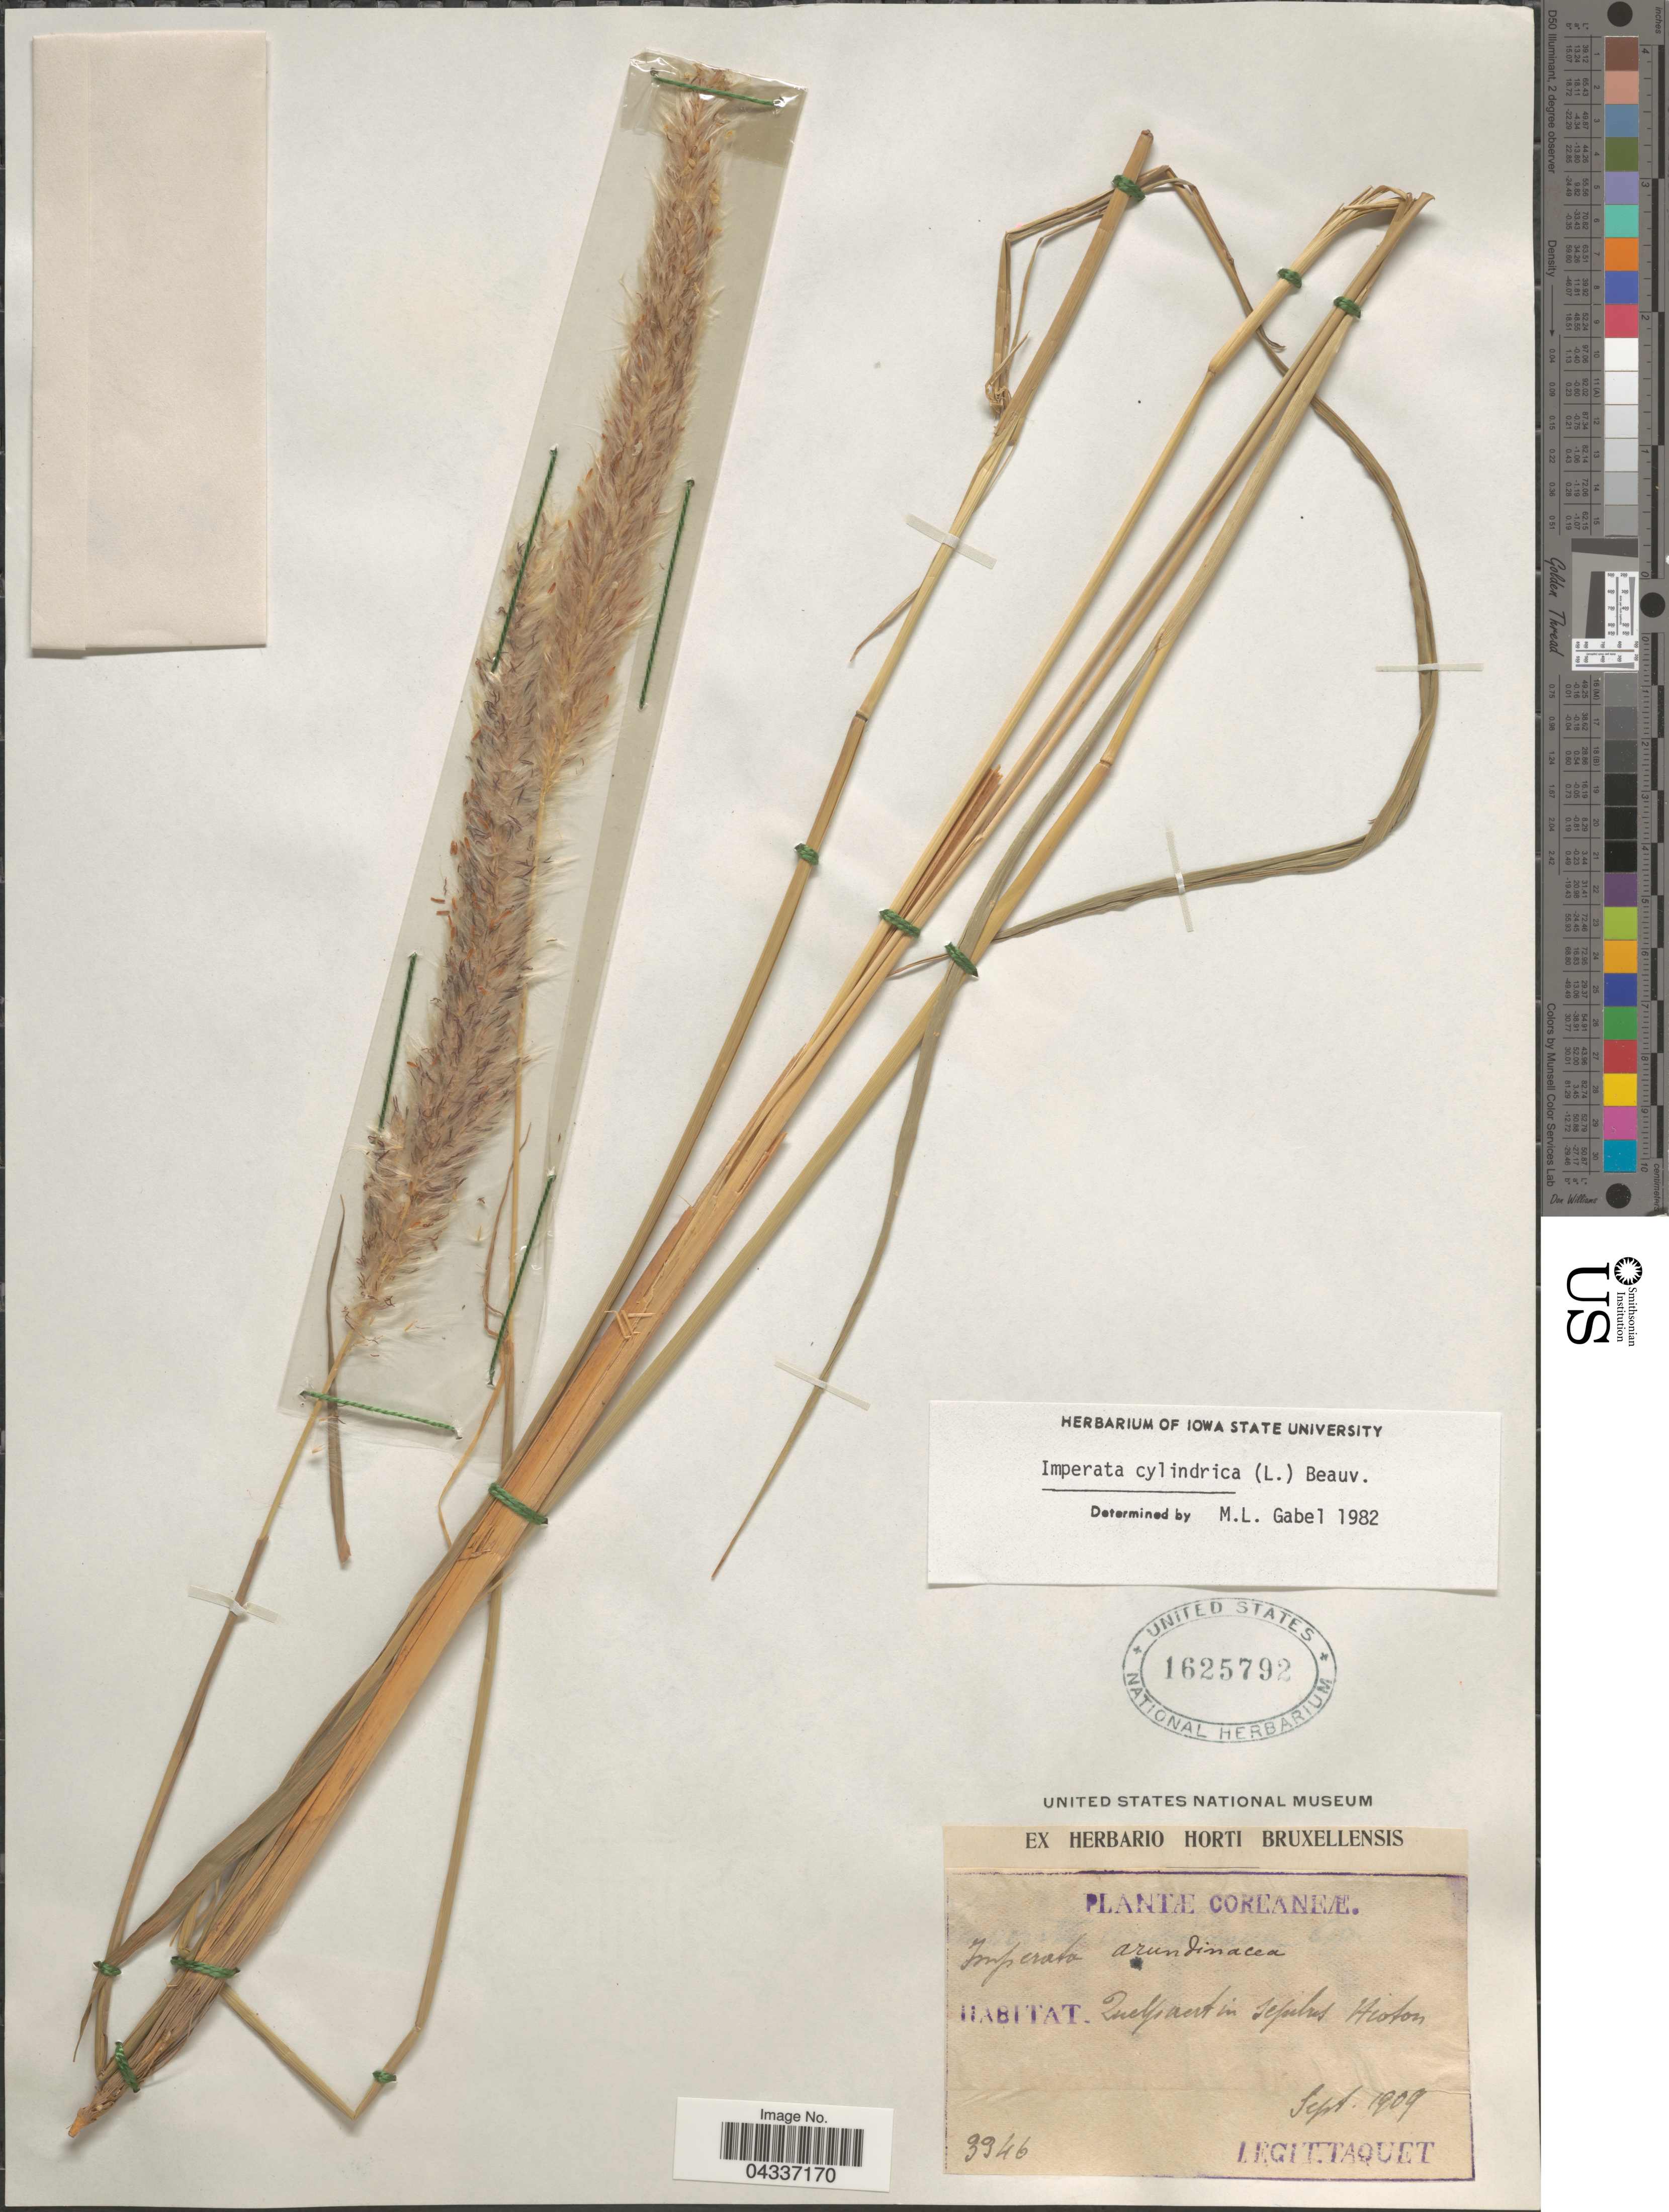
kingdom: Plantae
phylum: Tracheophyta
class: Liliopsida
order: Poales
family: Poaceae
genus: Imperata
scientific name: Imperata cylindrica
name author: (L.) P. Beauv.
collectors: Taquet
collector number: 3346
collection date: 1909-09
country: South Korea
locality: Coreaneæ. Quelpaert in sepibus Hioton.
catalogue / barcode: US 1625792